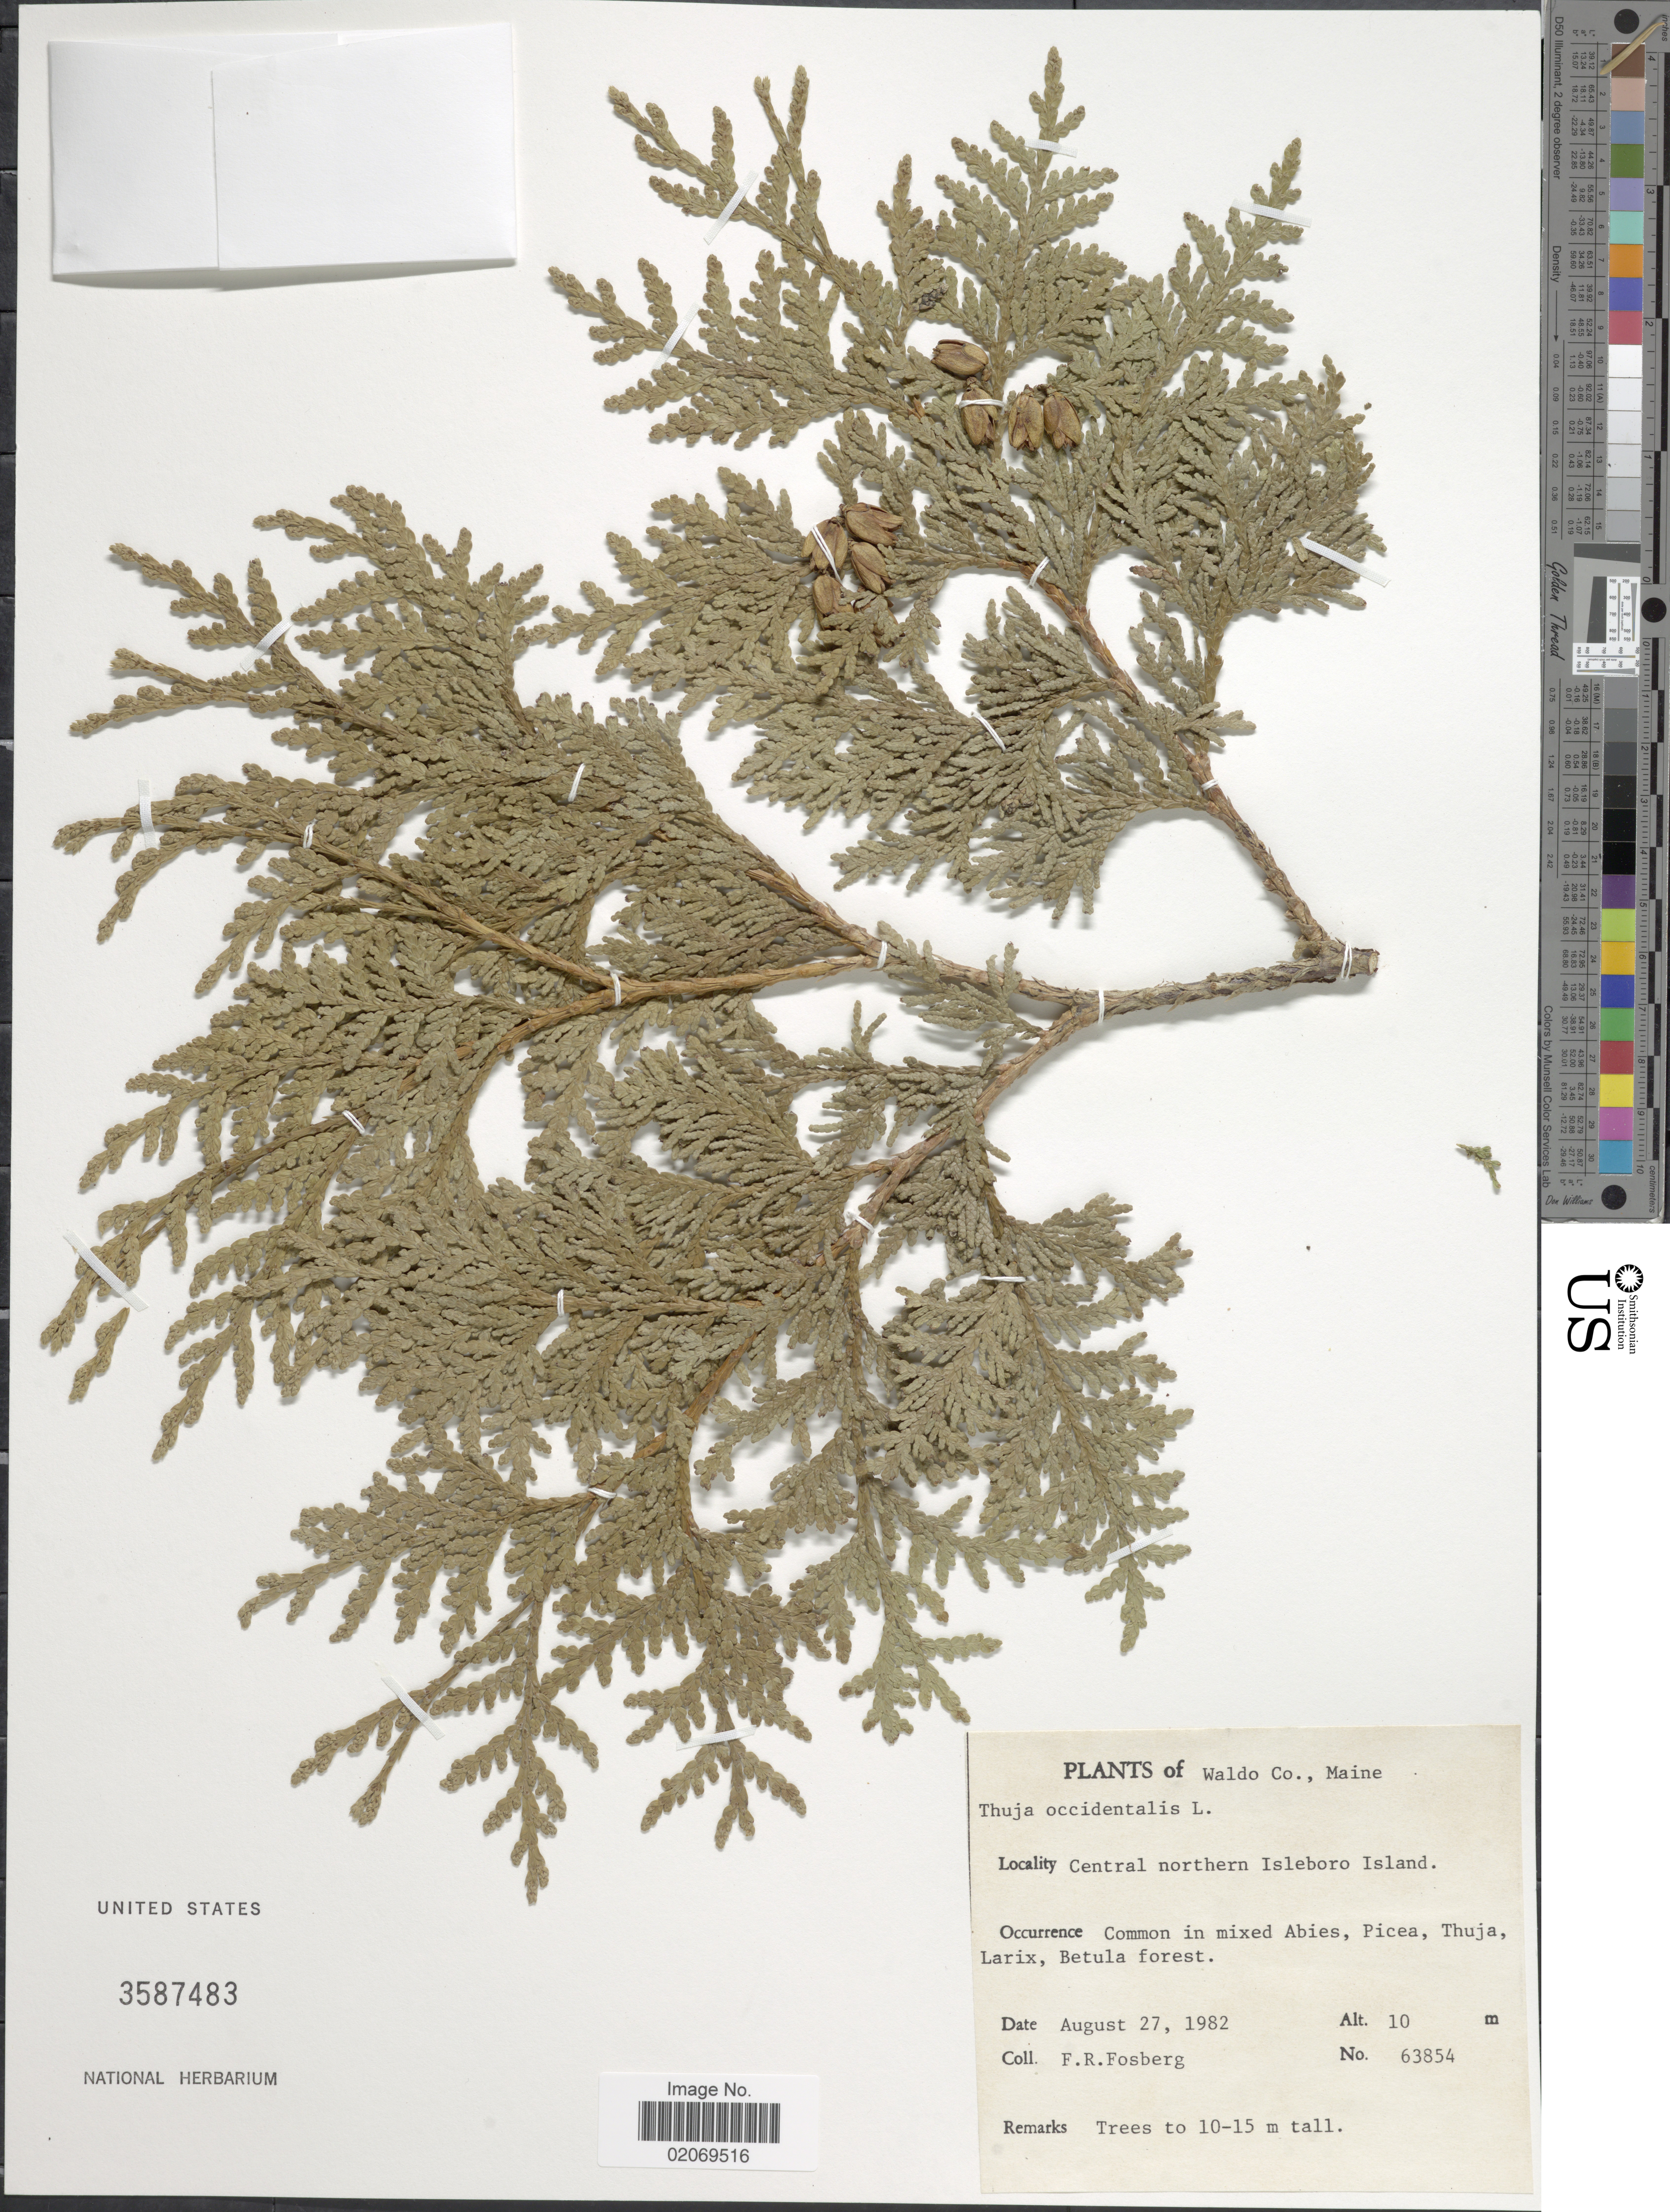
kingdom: Plantae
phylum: Tracheophyta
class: Pinopsida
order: Pinales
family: Cupressaceae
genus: Thuja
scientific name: Thuja occidentalis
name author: L.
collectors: F. R. Fosberg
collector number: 63854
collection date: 1982-08-27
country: United States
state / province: Maine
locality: Waldo Co, Central northern Isleboro Island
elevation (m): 10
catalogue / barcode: US 3587483